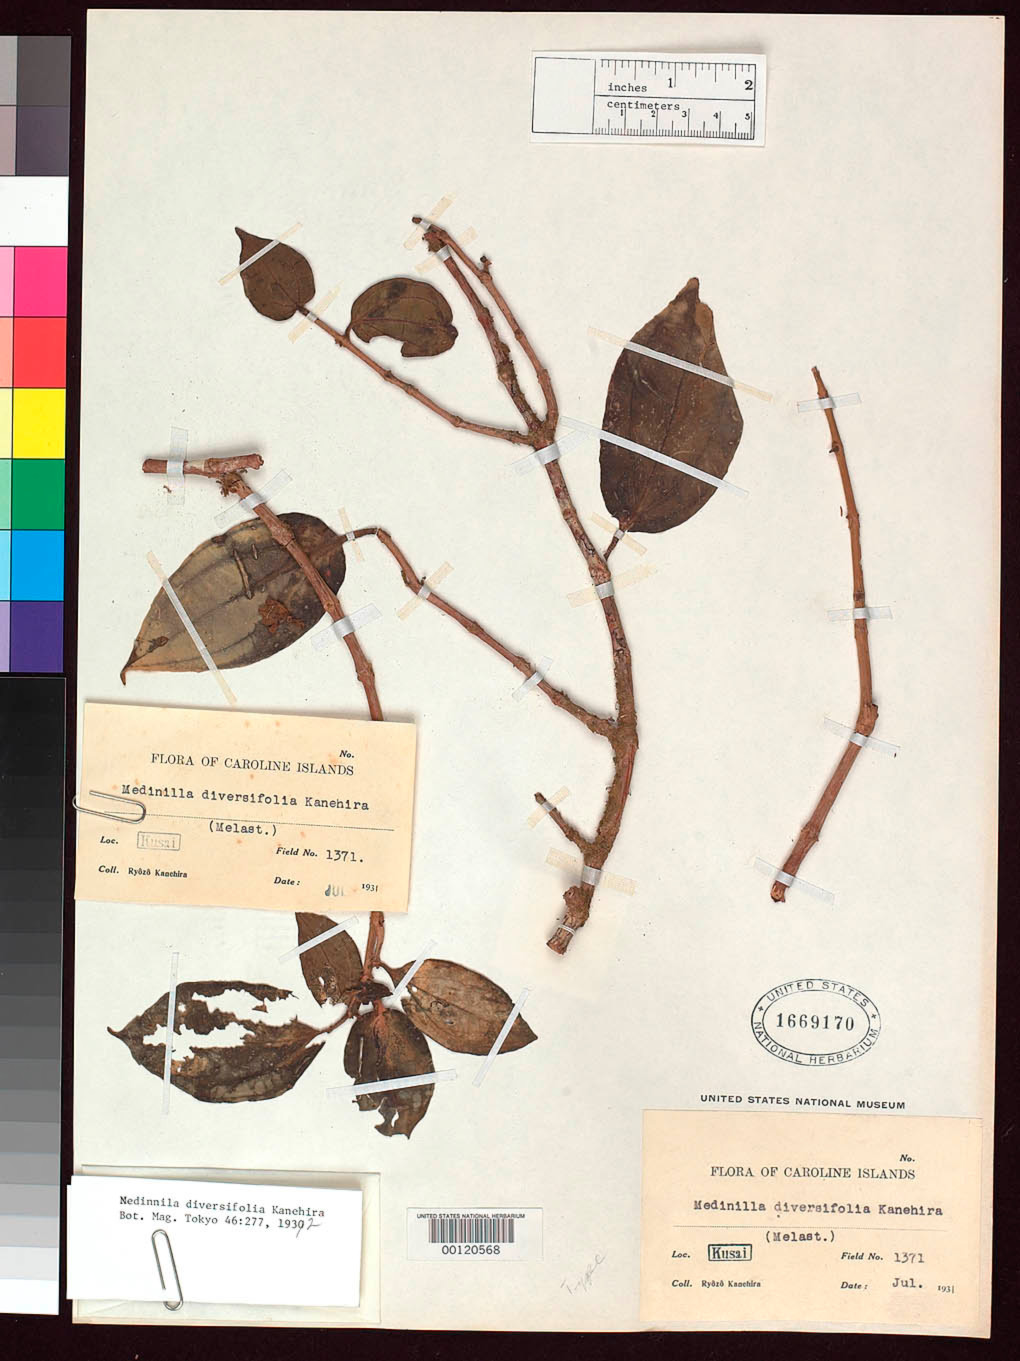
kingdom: Plantae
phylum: Tracheophyta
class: Magnoliopsida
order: Myrtales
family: Melastomataceae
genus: Medinilla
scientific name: Medinilla diversifolia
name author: Kaneh.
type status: Isotype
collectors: R. Kanehira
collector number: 1371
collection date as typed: Jul 1931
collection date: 1931-07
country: Micronesia, Federated States of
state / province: Kosrae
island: Kosrae [Kusaie]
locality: Kusai, Mt. Hinkoln.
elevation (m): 630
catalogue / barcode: US 1669170